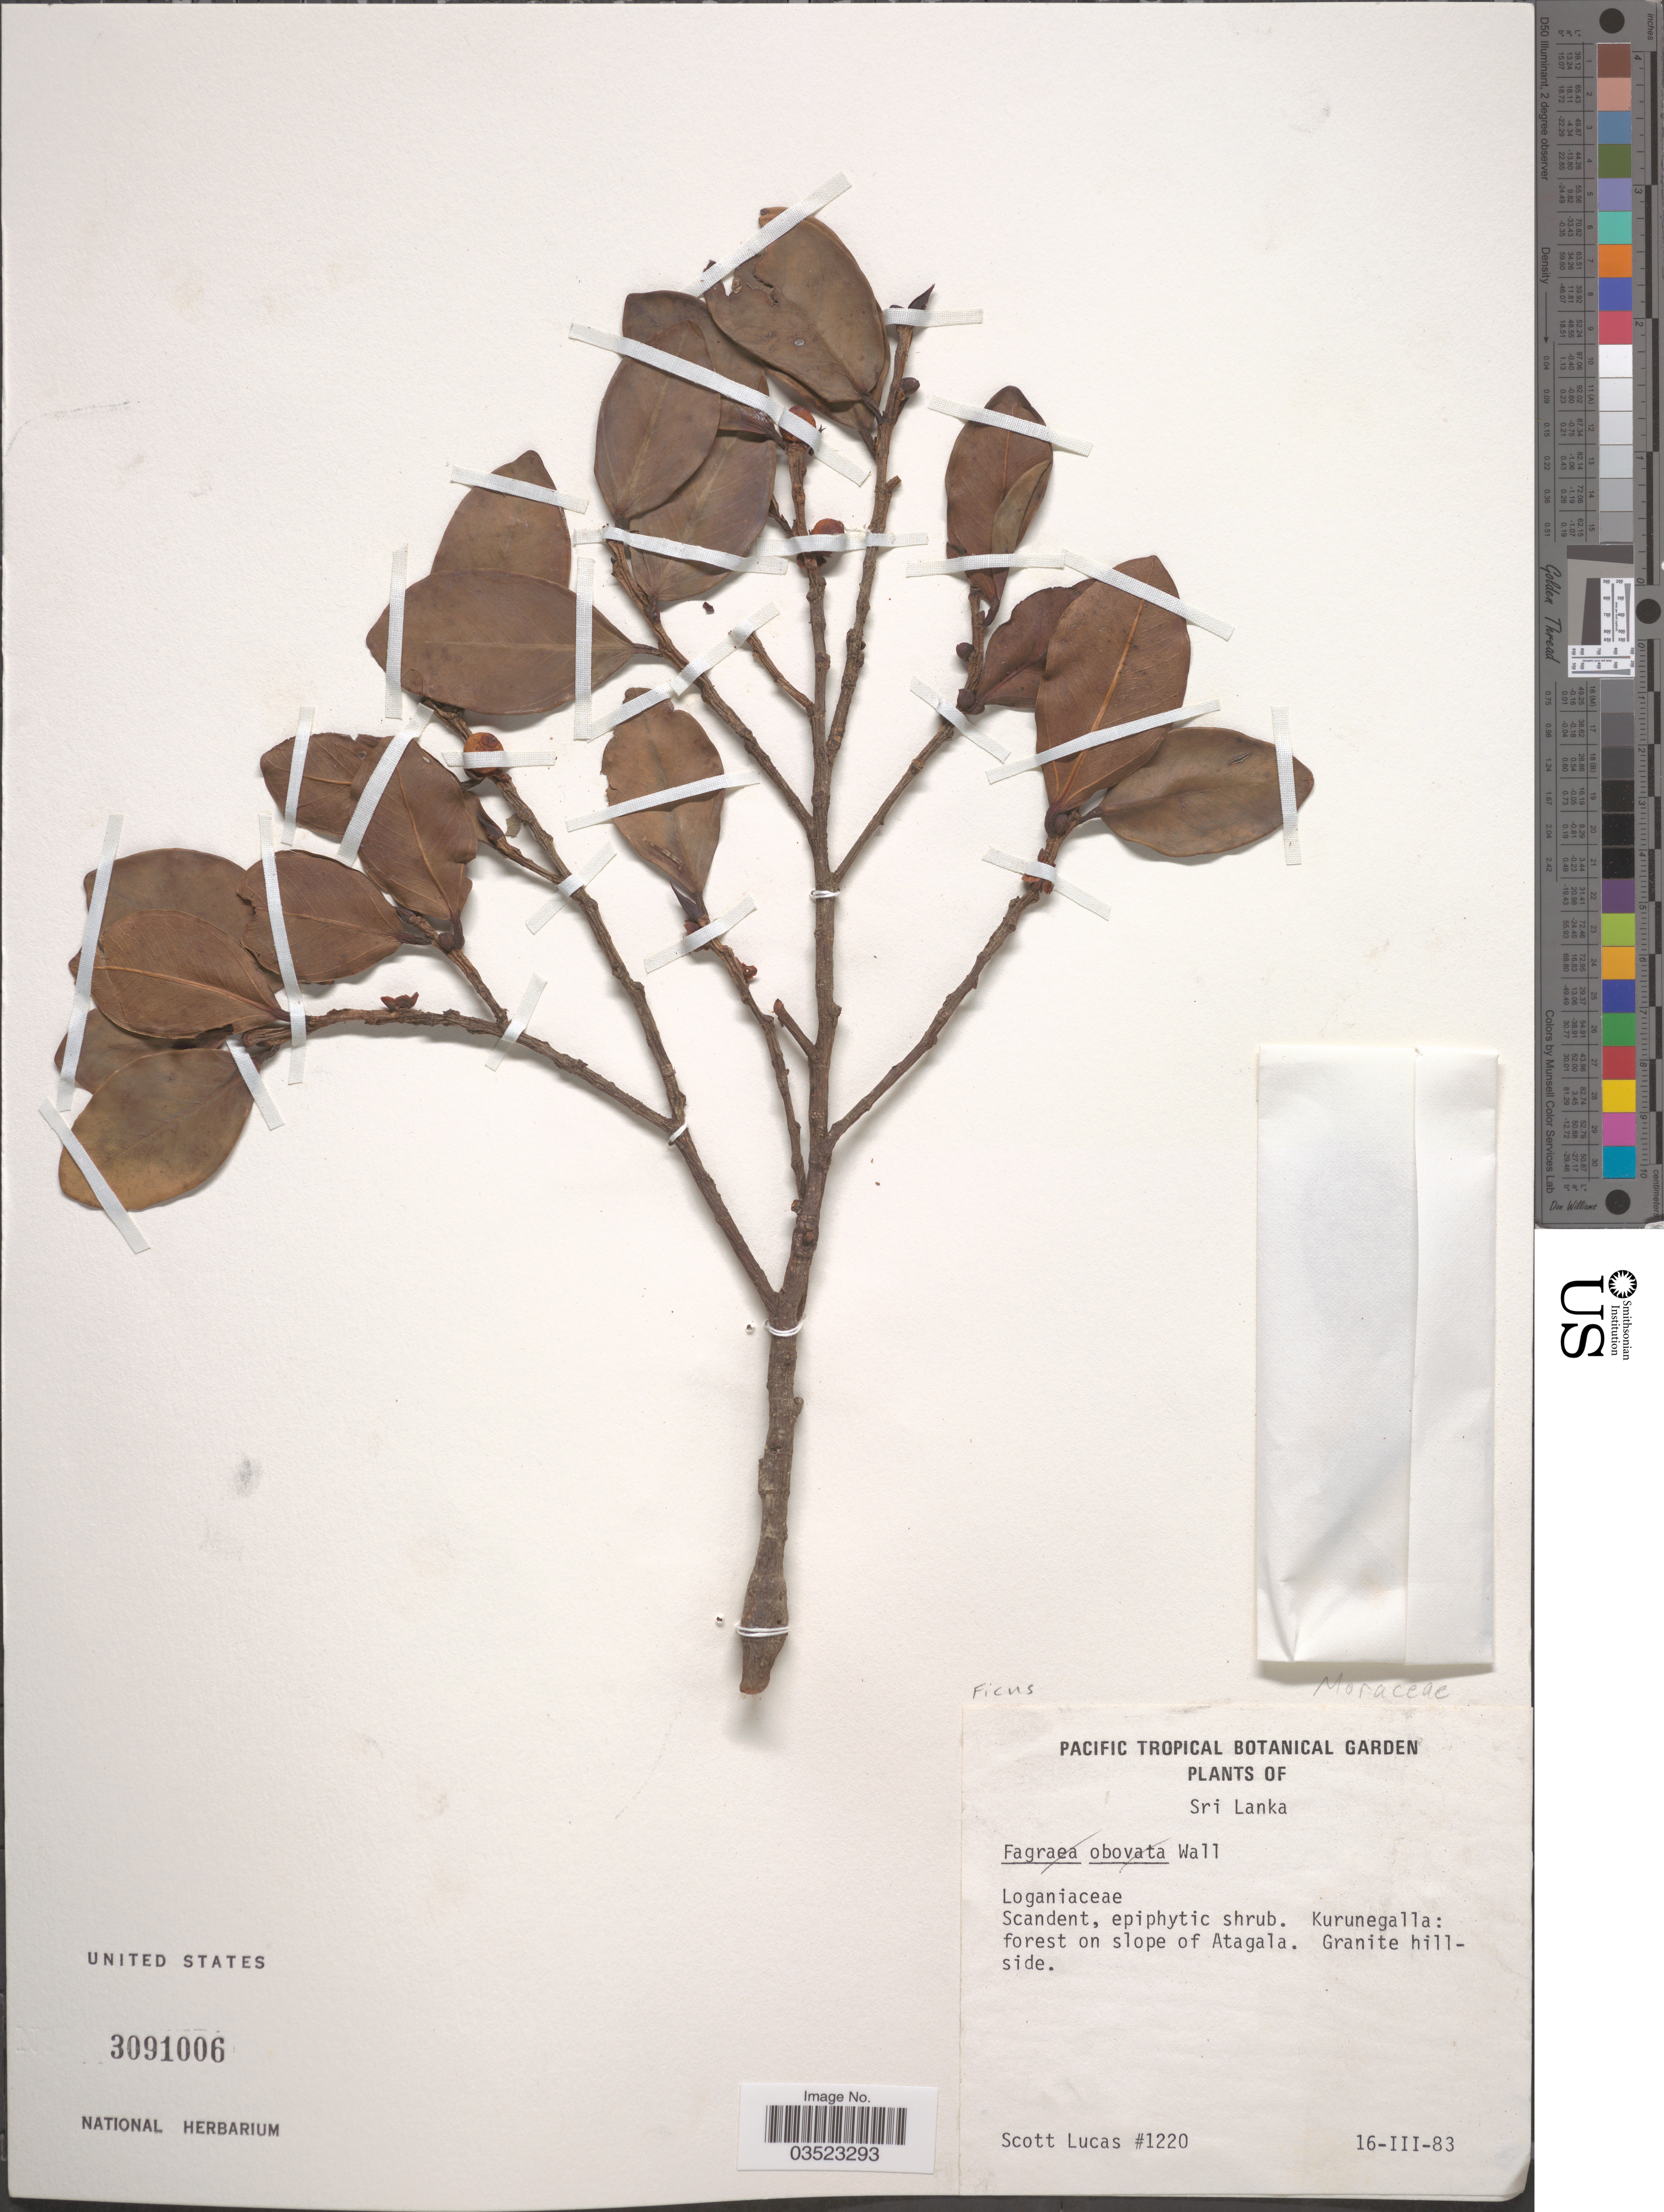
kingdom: Plantae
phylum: Tracheophyta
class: Magnoliopsida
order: Rosales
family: Moraceae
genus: Ficus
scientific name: Ficus sp.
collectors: S. Lucas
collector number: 1220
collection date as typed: Transcribed d/m/y: 16/3/83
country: Sri Lanka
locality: Kurunegalla: forest on slope of Atagala.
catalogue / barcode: US 3091006